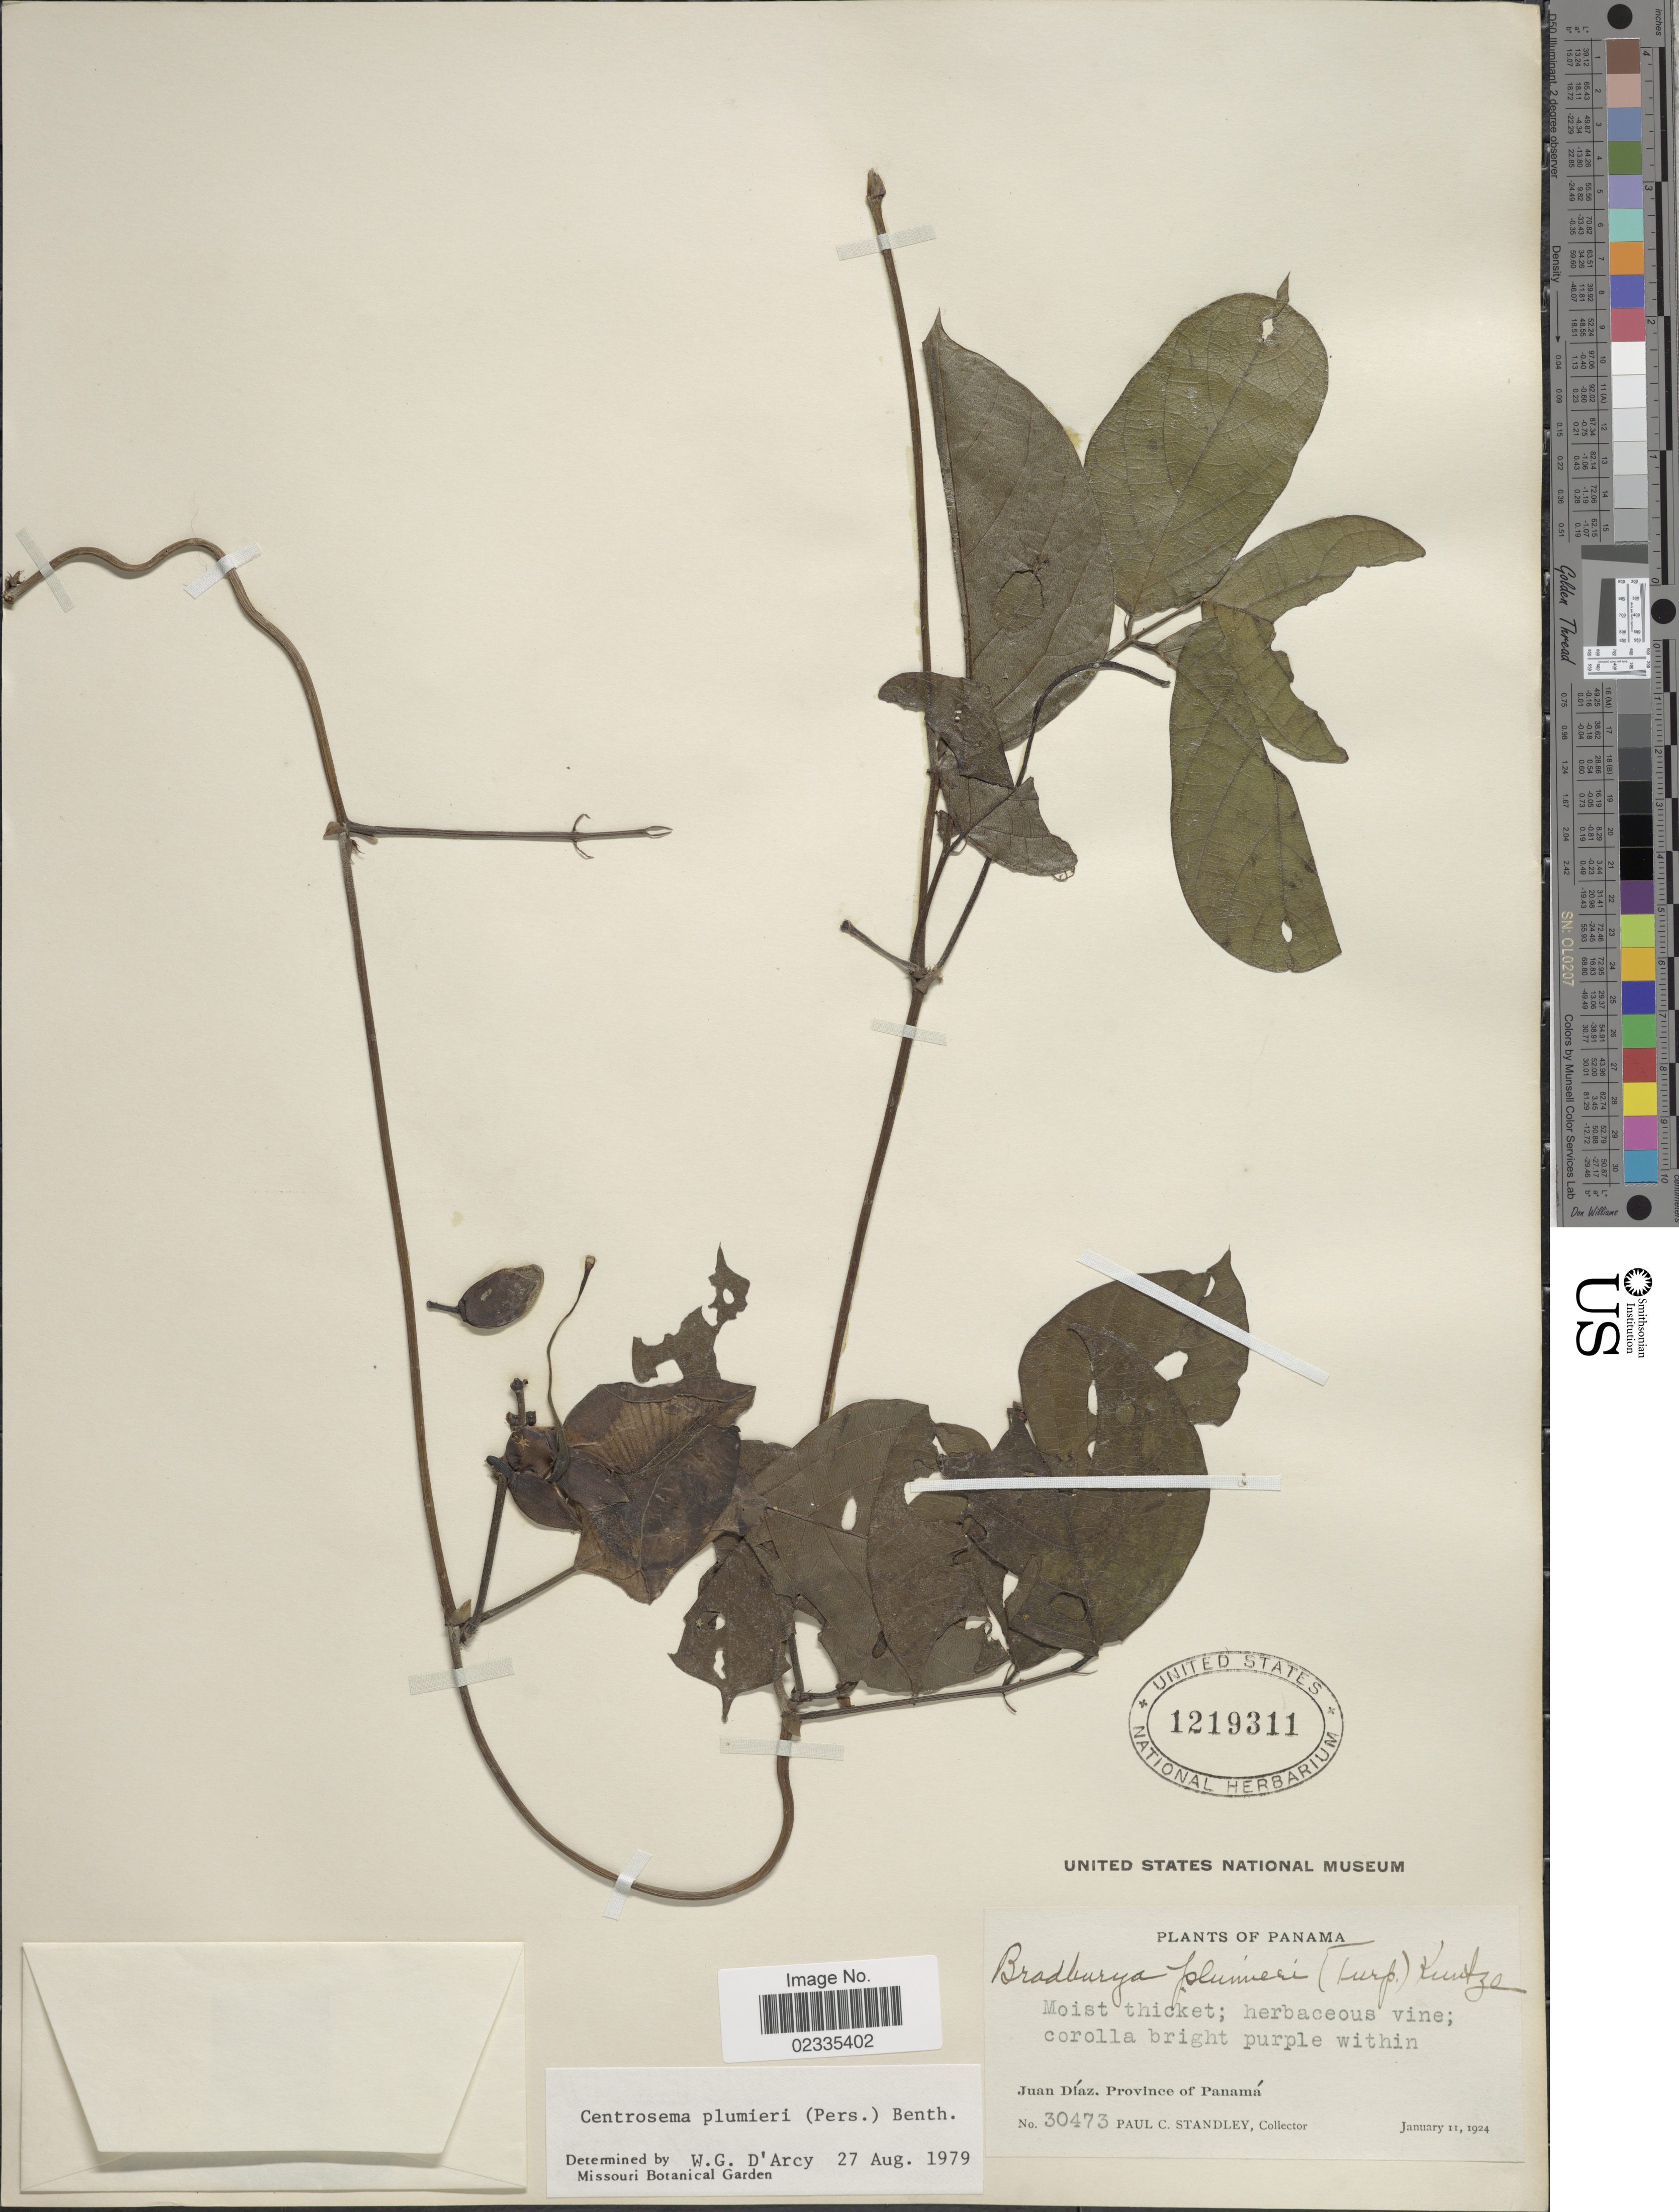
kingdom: Plantae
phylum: Tracheophyta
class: Magnoliopsida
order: Fabales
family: Fabaceae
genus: Centrosema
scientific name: Centrosema plumieri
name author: (Turpin ex Pers.) Benth.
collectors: P. C. Standley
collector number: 30473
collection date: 1924-01-11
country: Panama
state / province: Panamá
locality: Juan Diaz, Province of Panama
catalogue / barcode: US 1219311